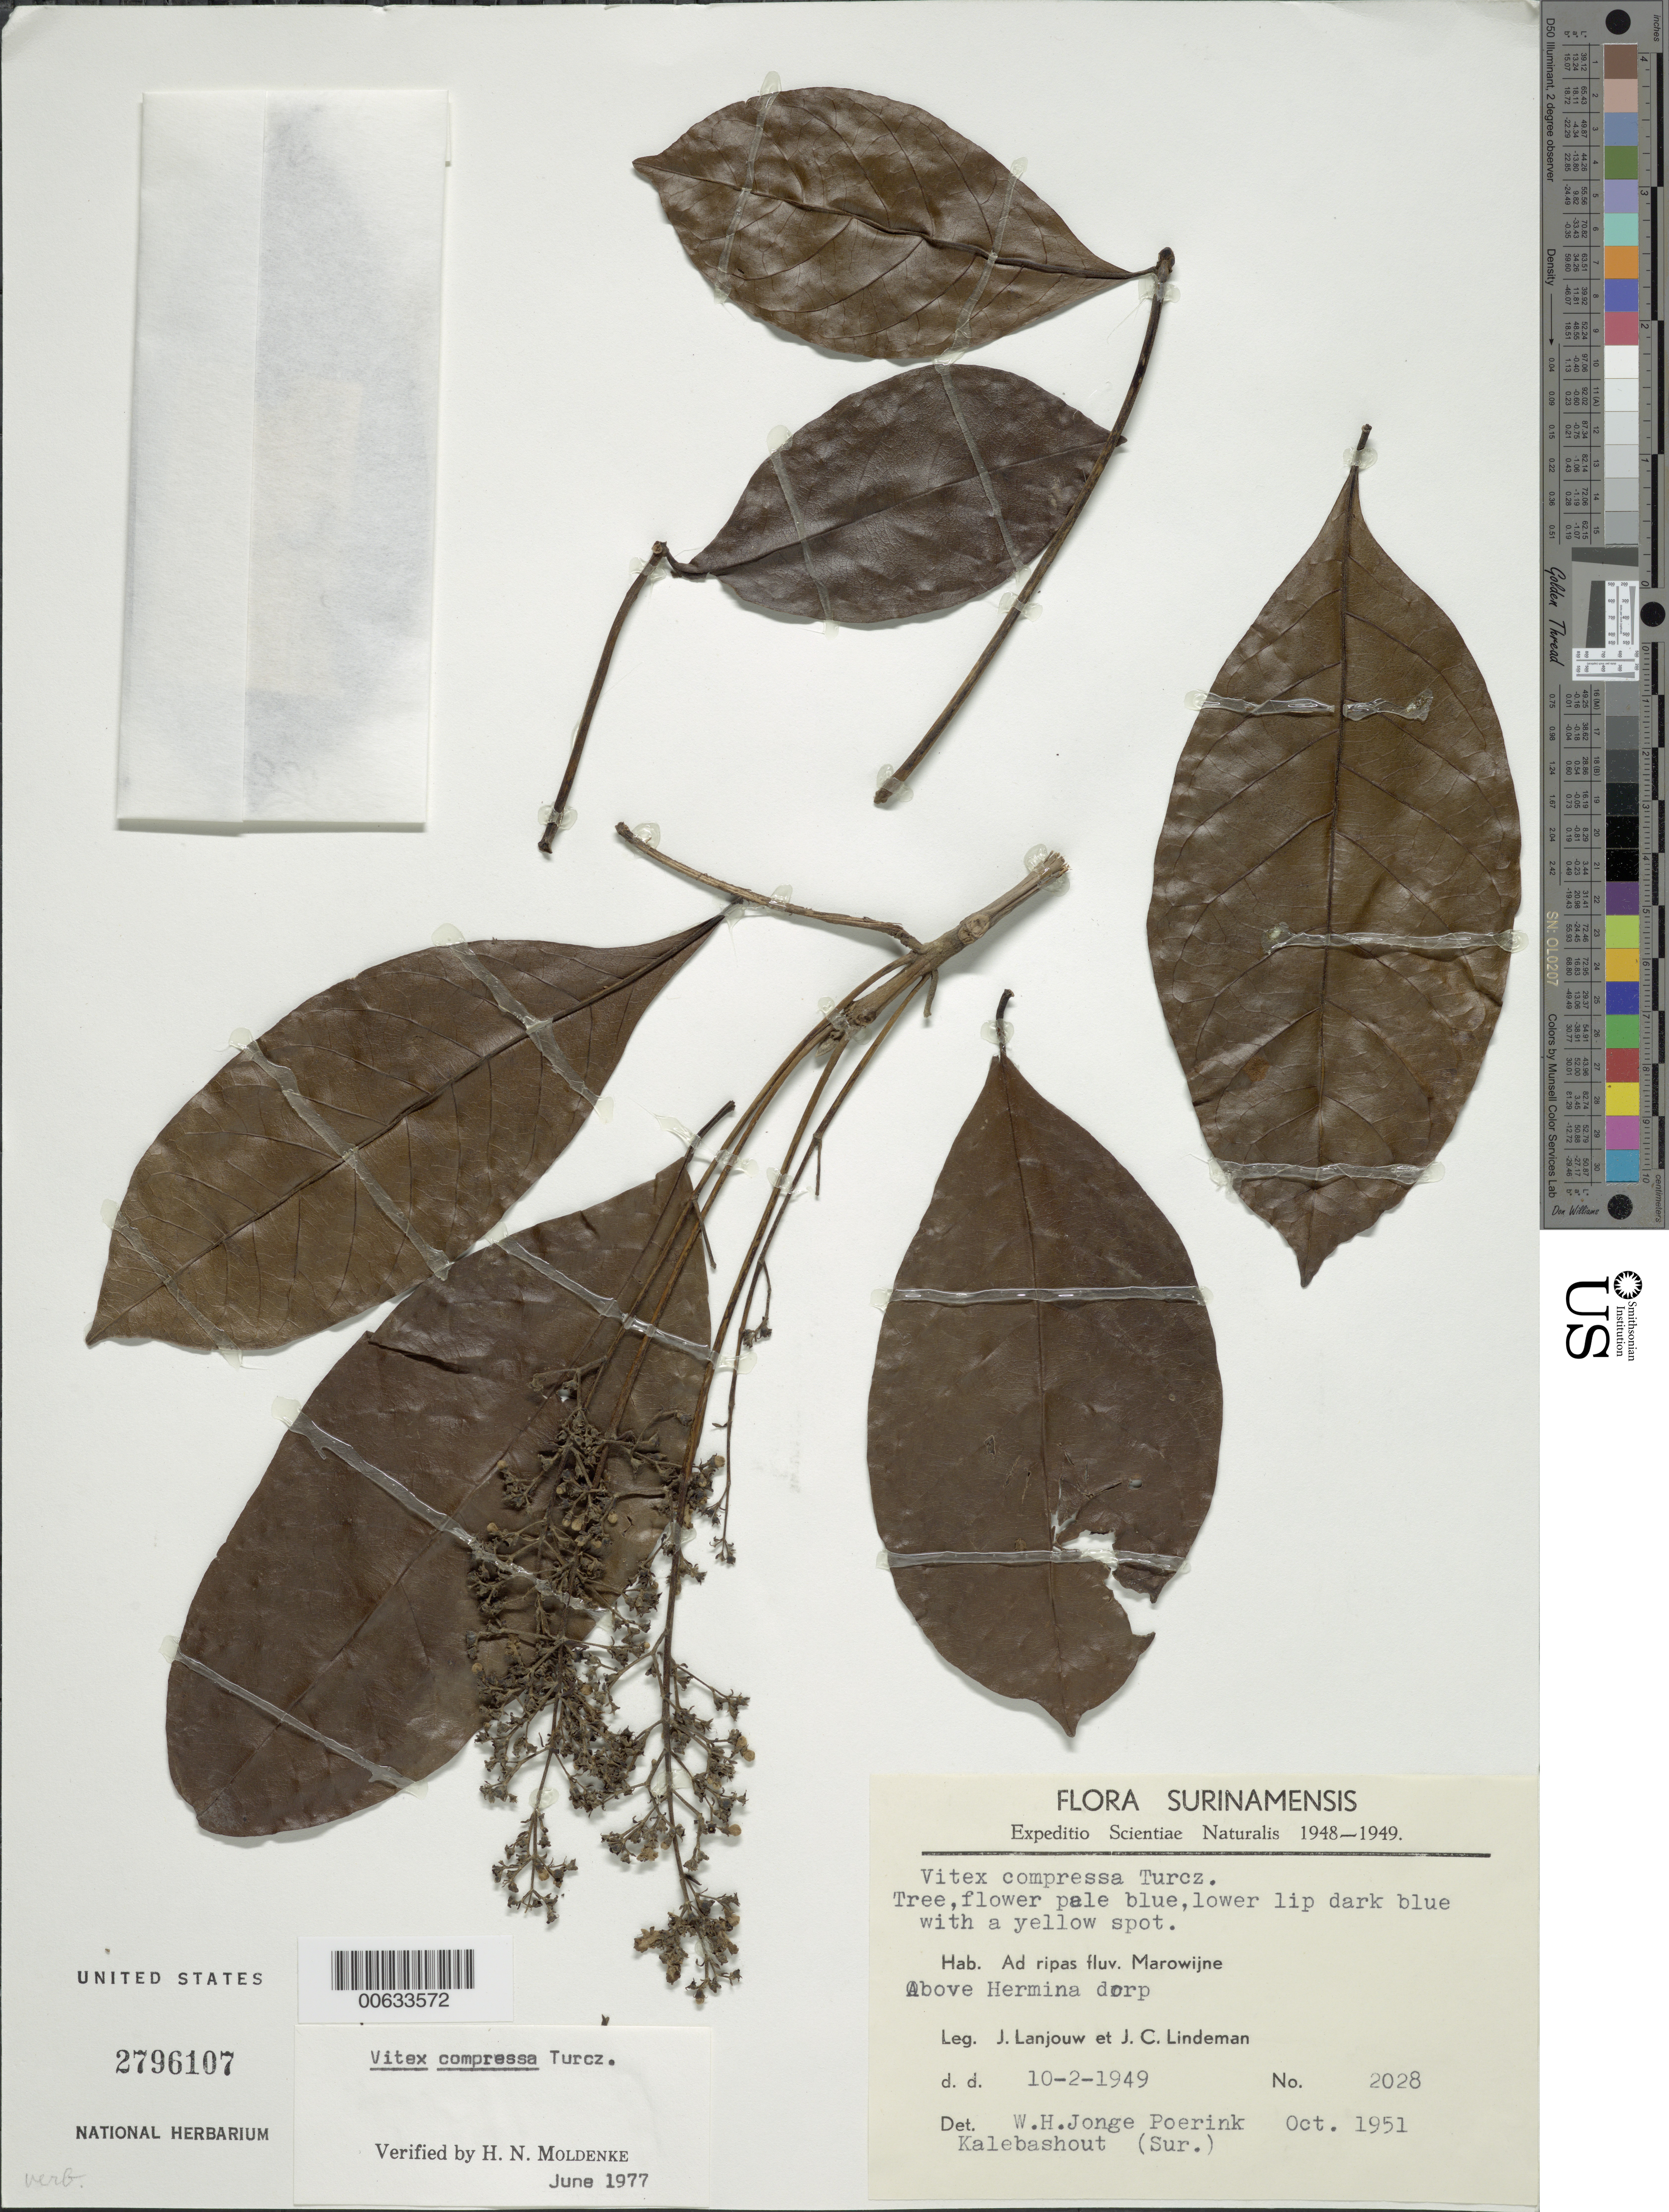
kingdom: Plantae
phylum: Tracheophyta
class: Magnoliopsida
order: Lamiales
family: Lamiaceae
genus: Vitex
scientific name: Vitex compressa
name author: Turcz.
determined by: Moldenke, H. N.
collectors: J. Lanjouw & J. C. Lindeman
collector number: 2028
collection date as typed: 10-Feb-49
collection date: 1949-02-10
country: Suriname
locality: Marowijne R., above Hermina dorp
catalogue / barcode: US 2796107